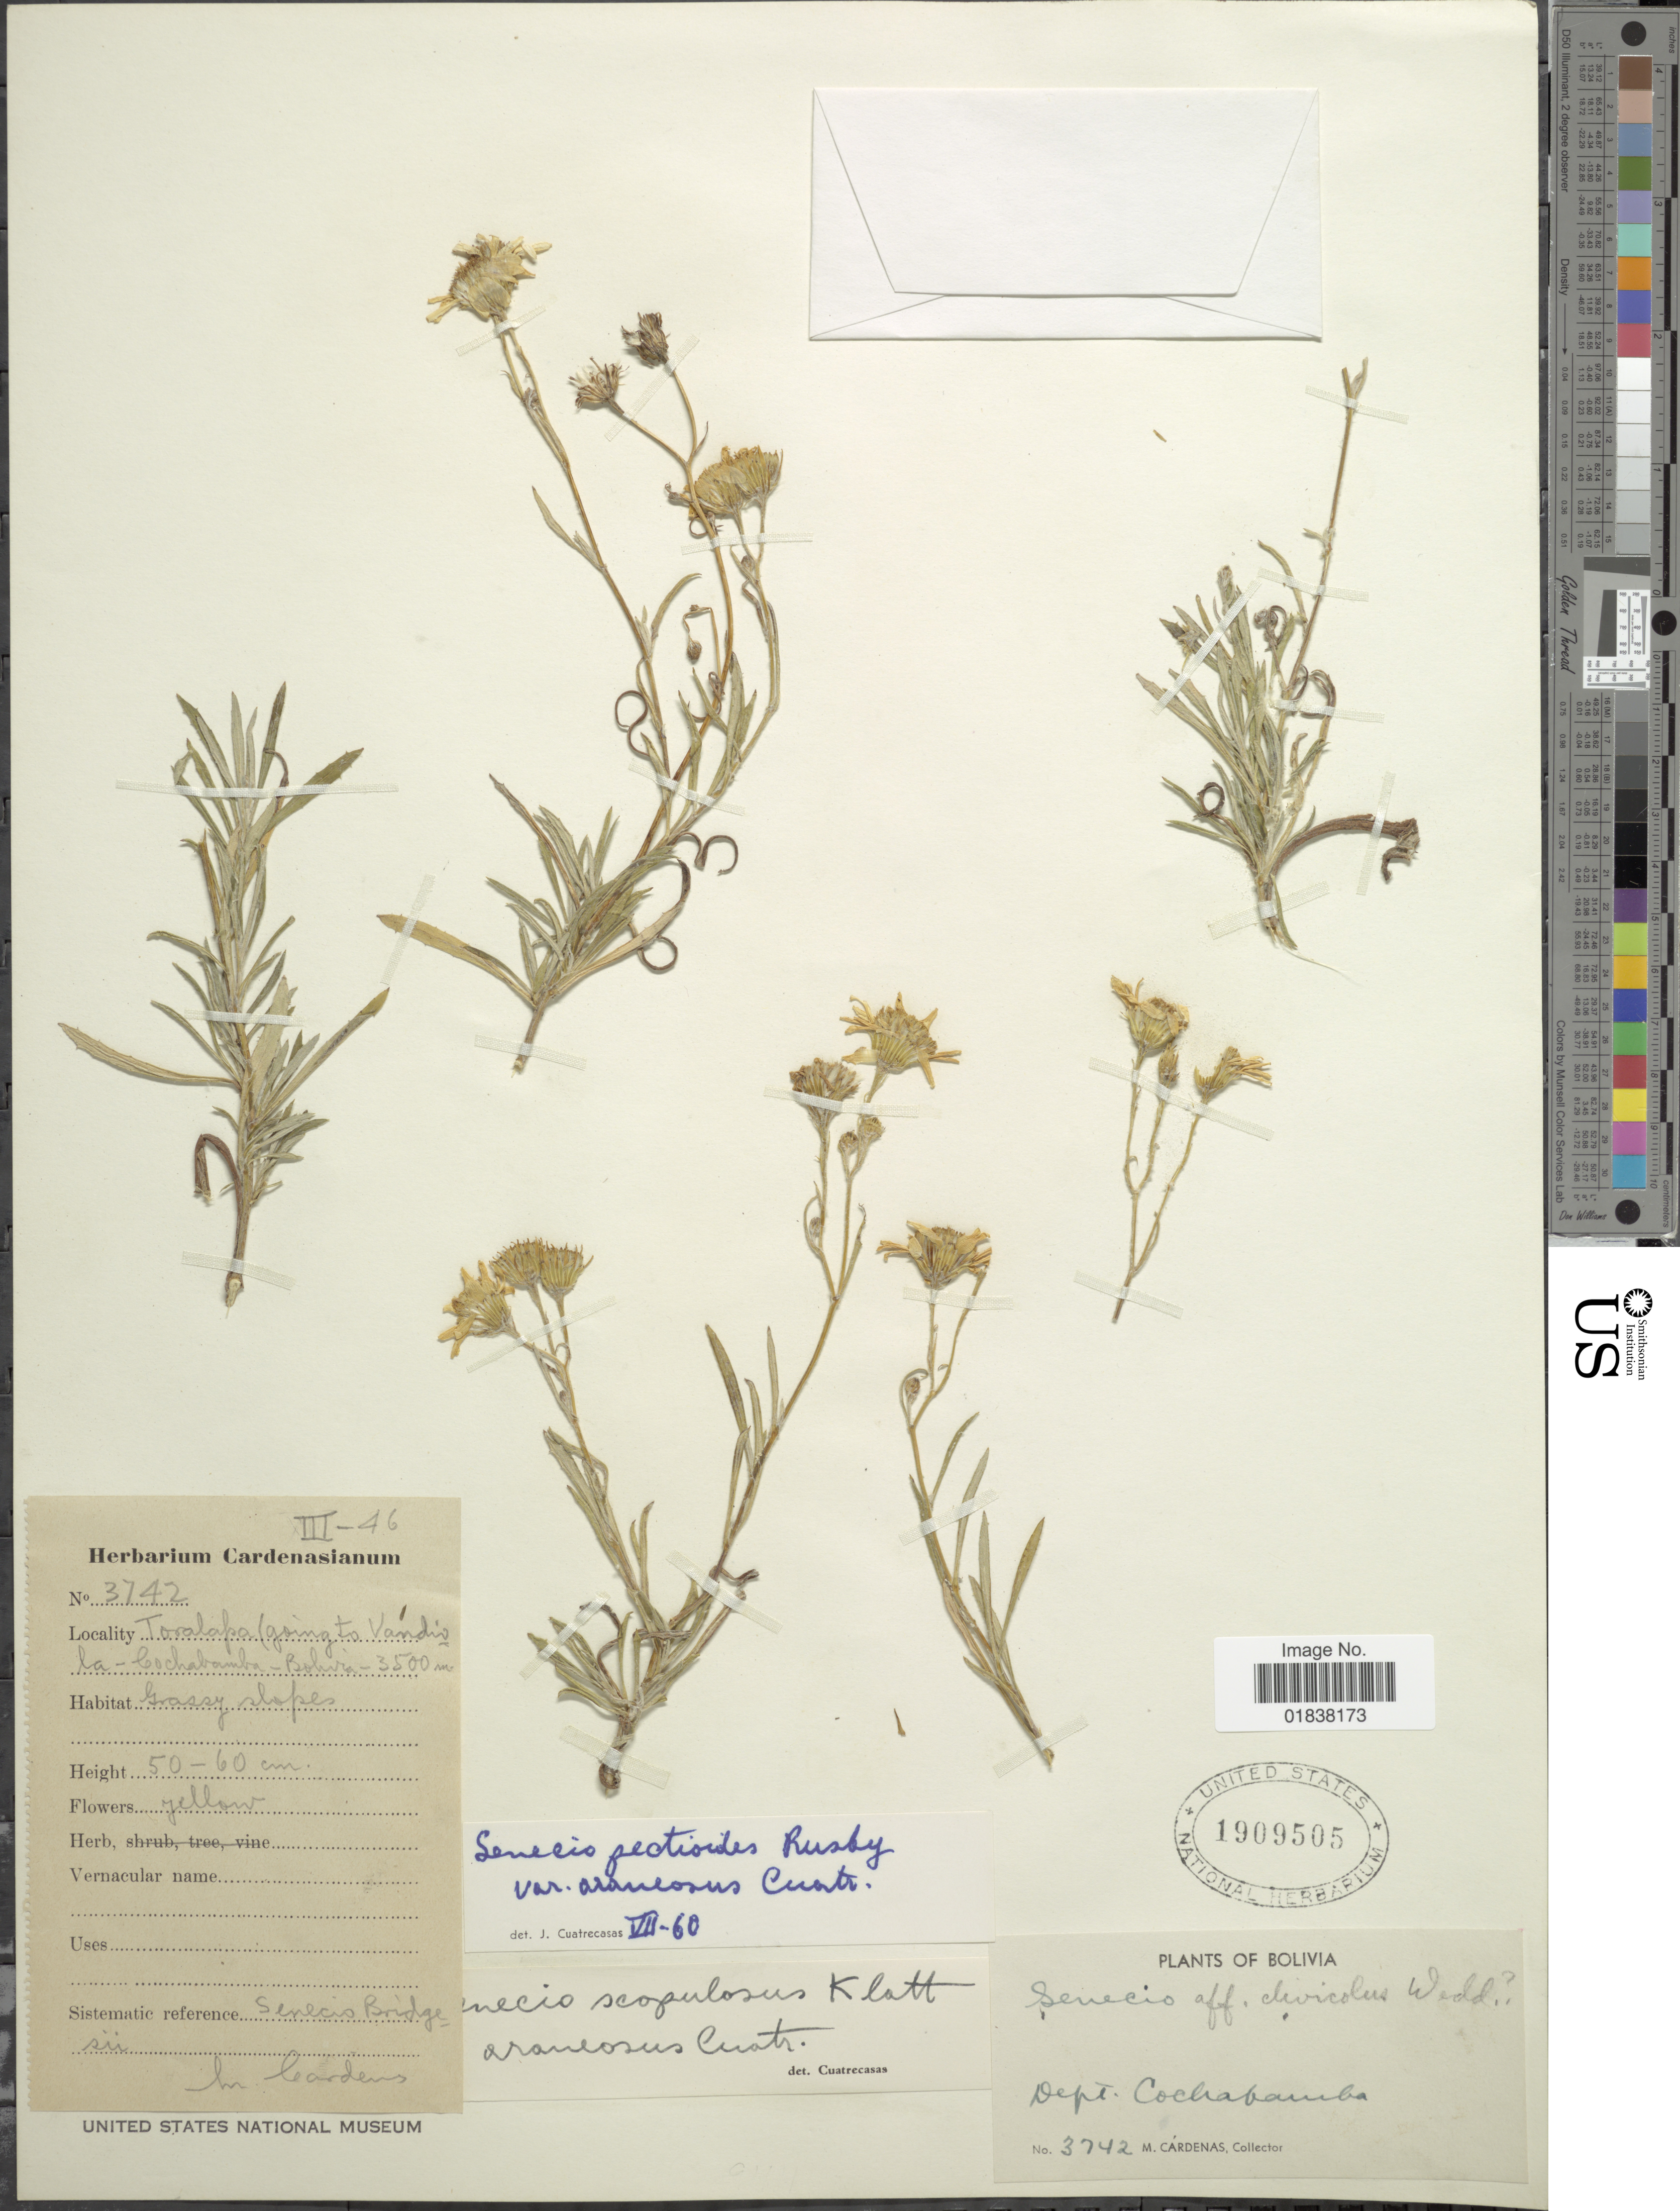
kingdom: Plantae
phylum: Tracheophyta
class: Magnoliopsida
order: Asterales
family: Asteraceae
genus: Senecio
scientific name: Senecio pectioides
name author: Rusby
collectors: M. Cárdenas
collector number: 3742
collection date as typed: Transcribed d/m/y: /3/46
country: Bolivia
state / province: Cochabamba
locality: Toralapa (going to Vandiola). Grassy slopes.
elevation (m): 3500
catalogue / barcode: US 1909505